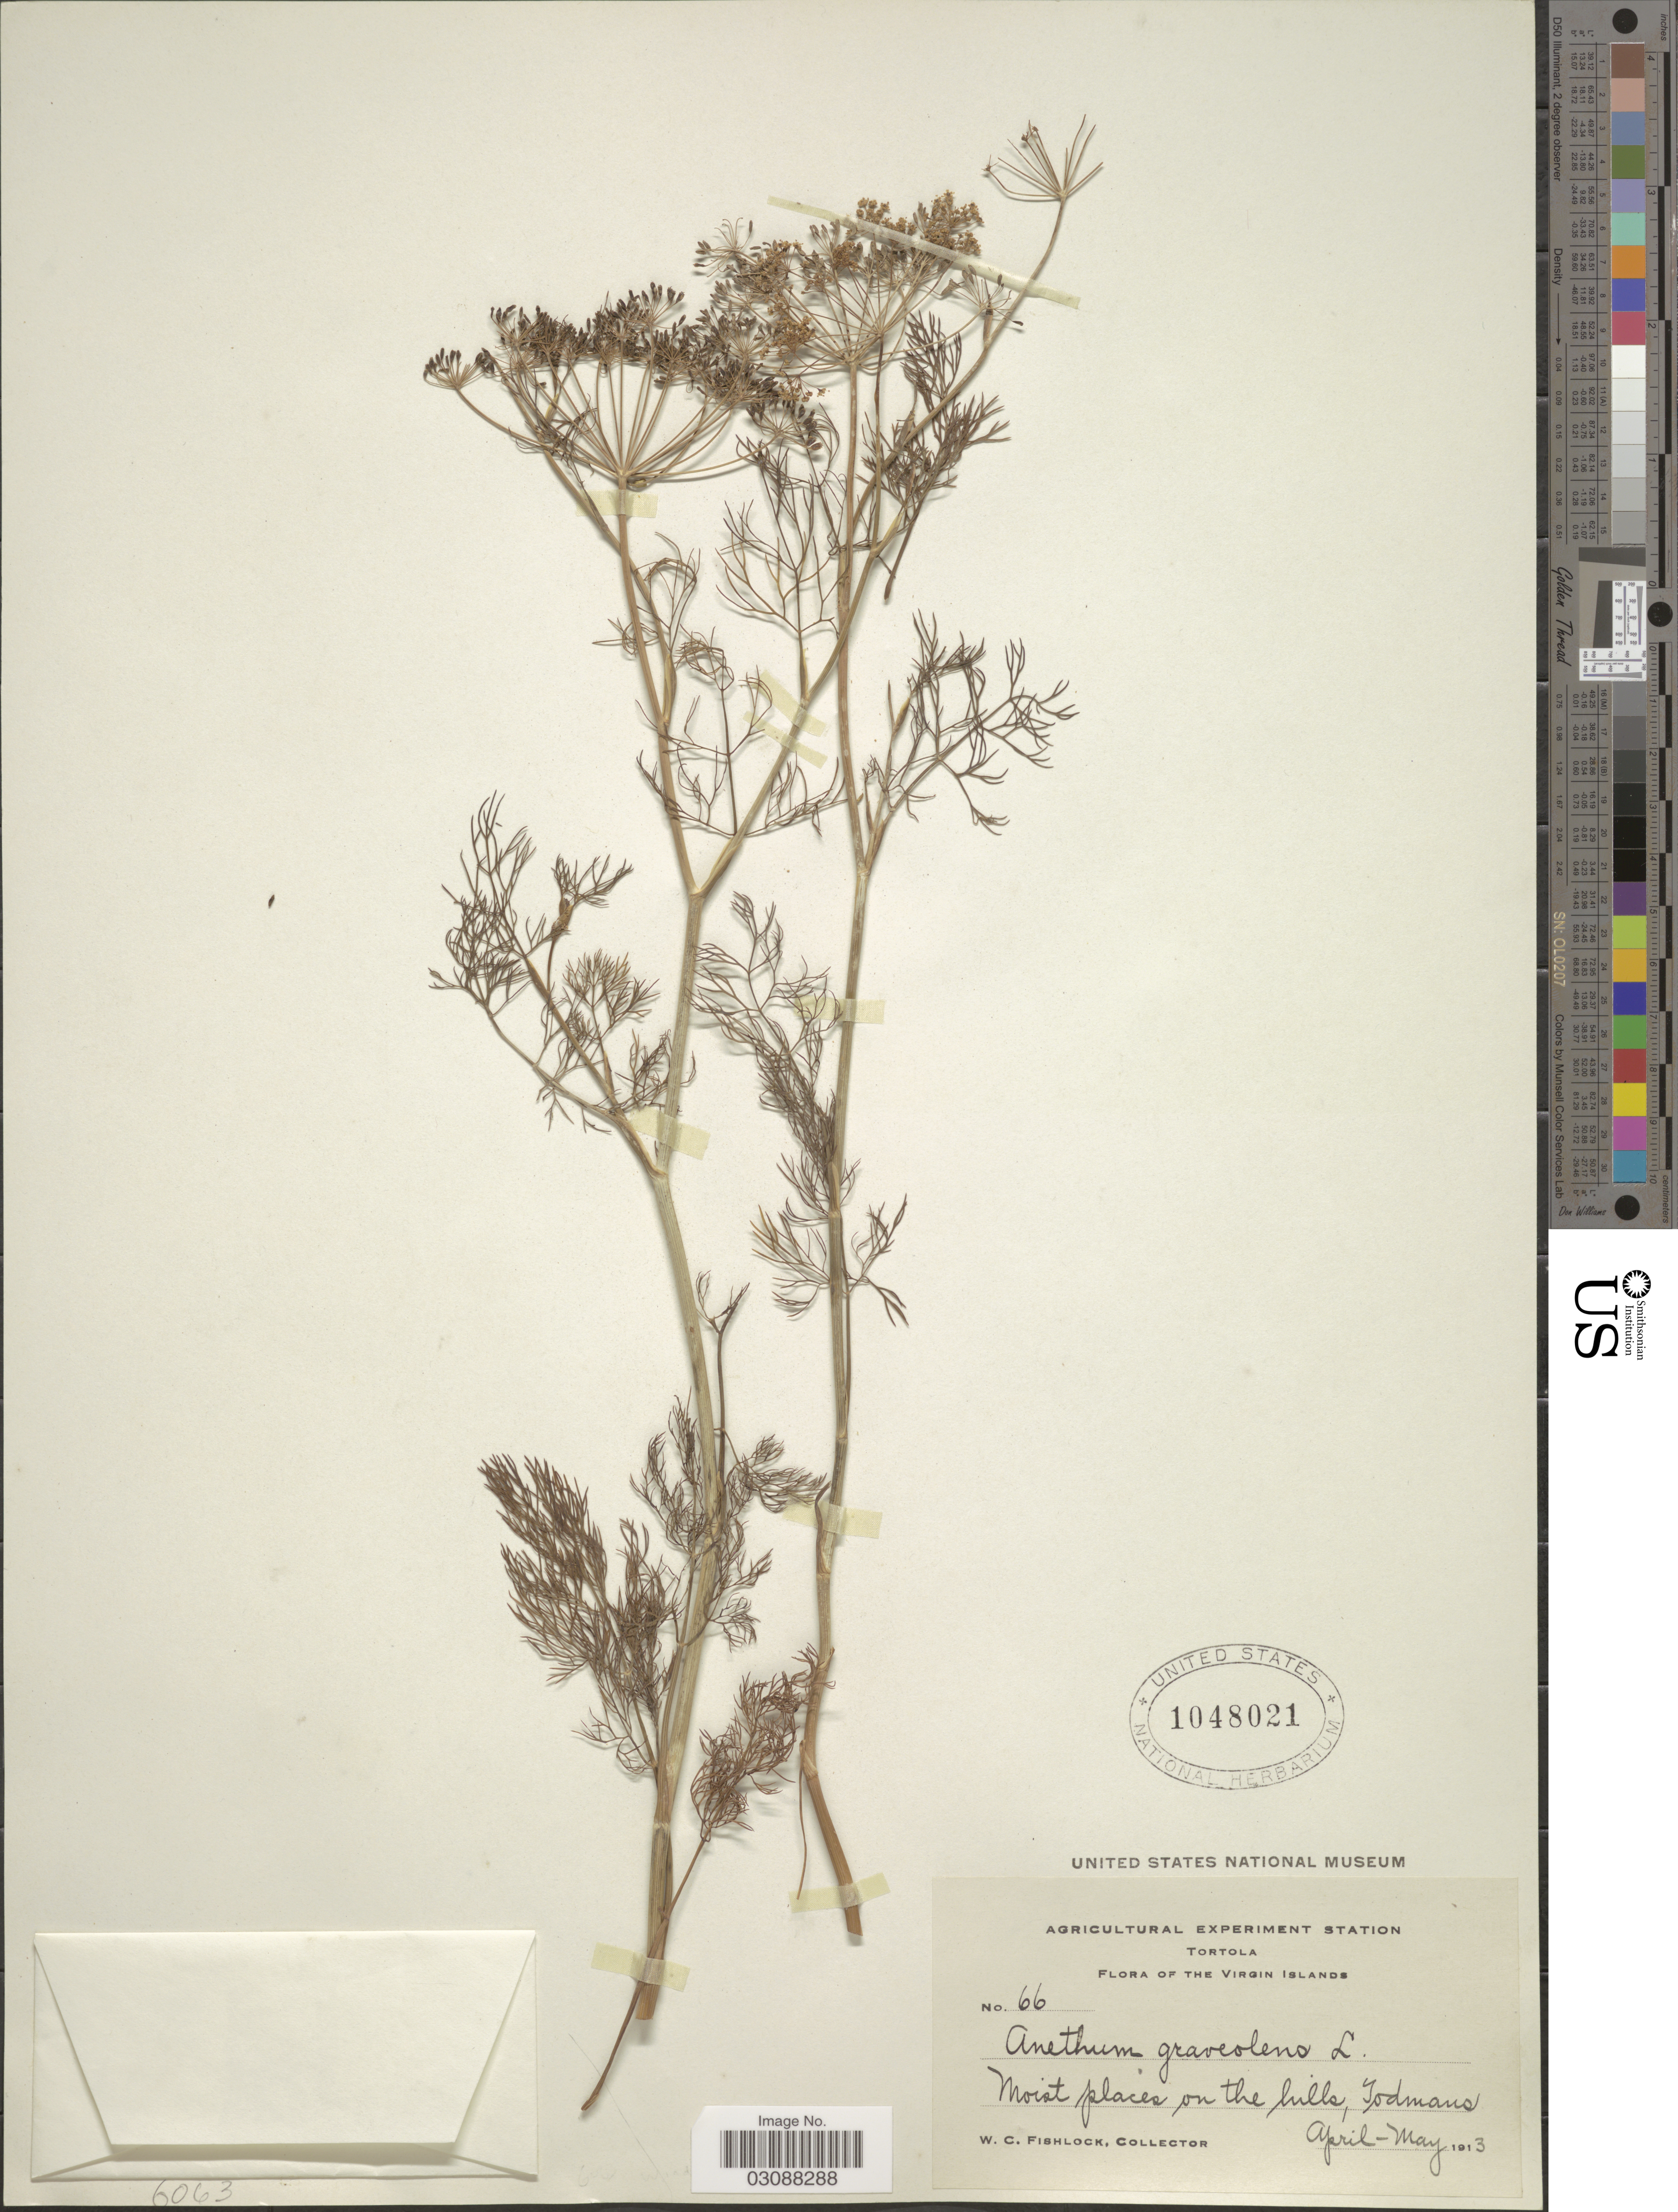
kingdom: Plantae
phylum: Tracheophyta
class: Magnoliopsida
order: Apiales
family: Apiaceae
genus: Anethum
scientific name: Anethum graveolens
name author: L.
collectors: W. Fishlock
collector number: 66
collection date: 1913-04/1913-05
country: British Virgin Islands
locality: Tortola. The Virgin Islands. Todmans.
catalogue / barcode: US 1048021